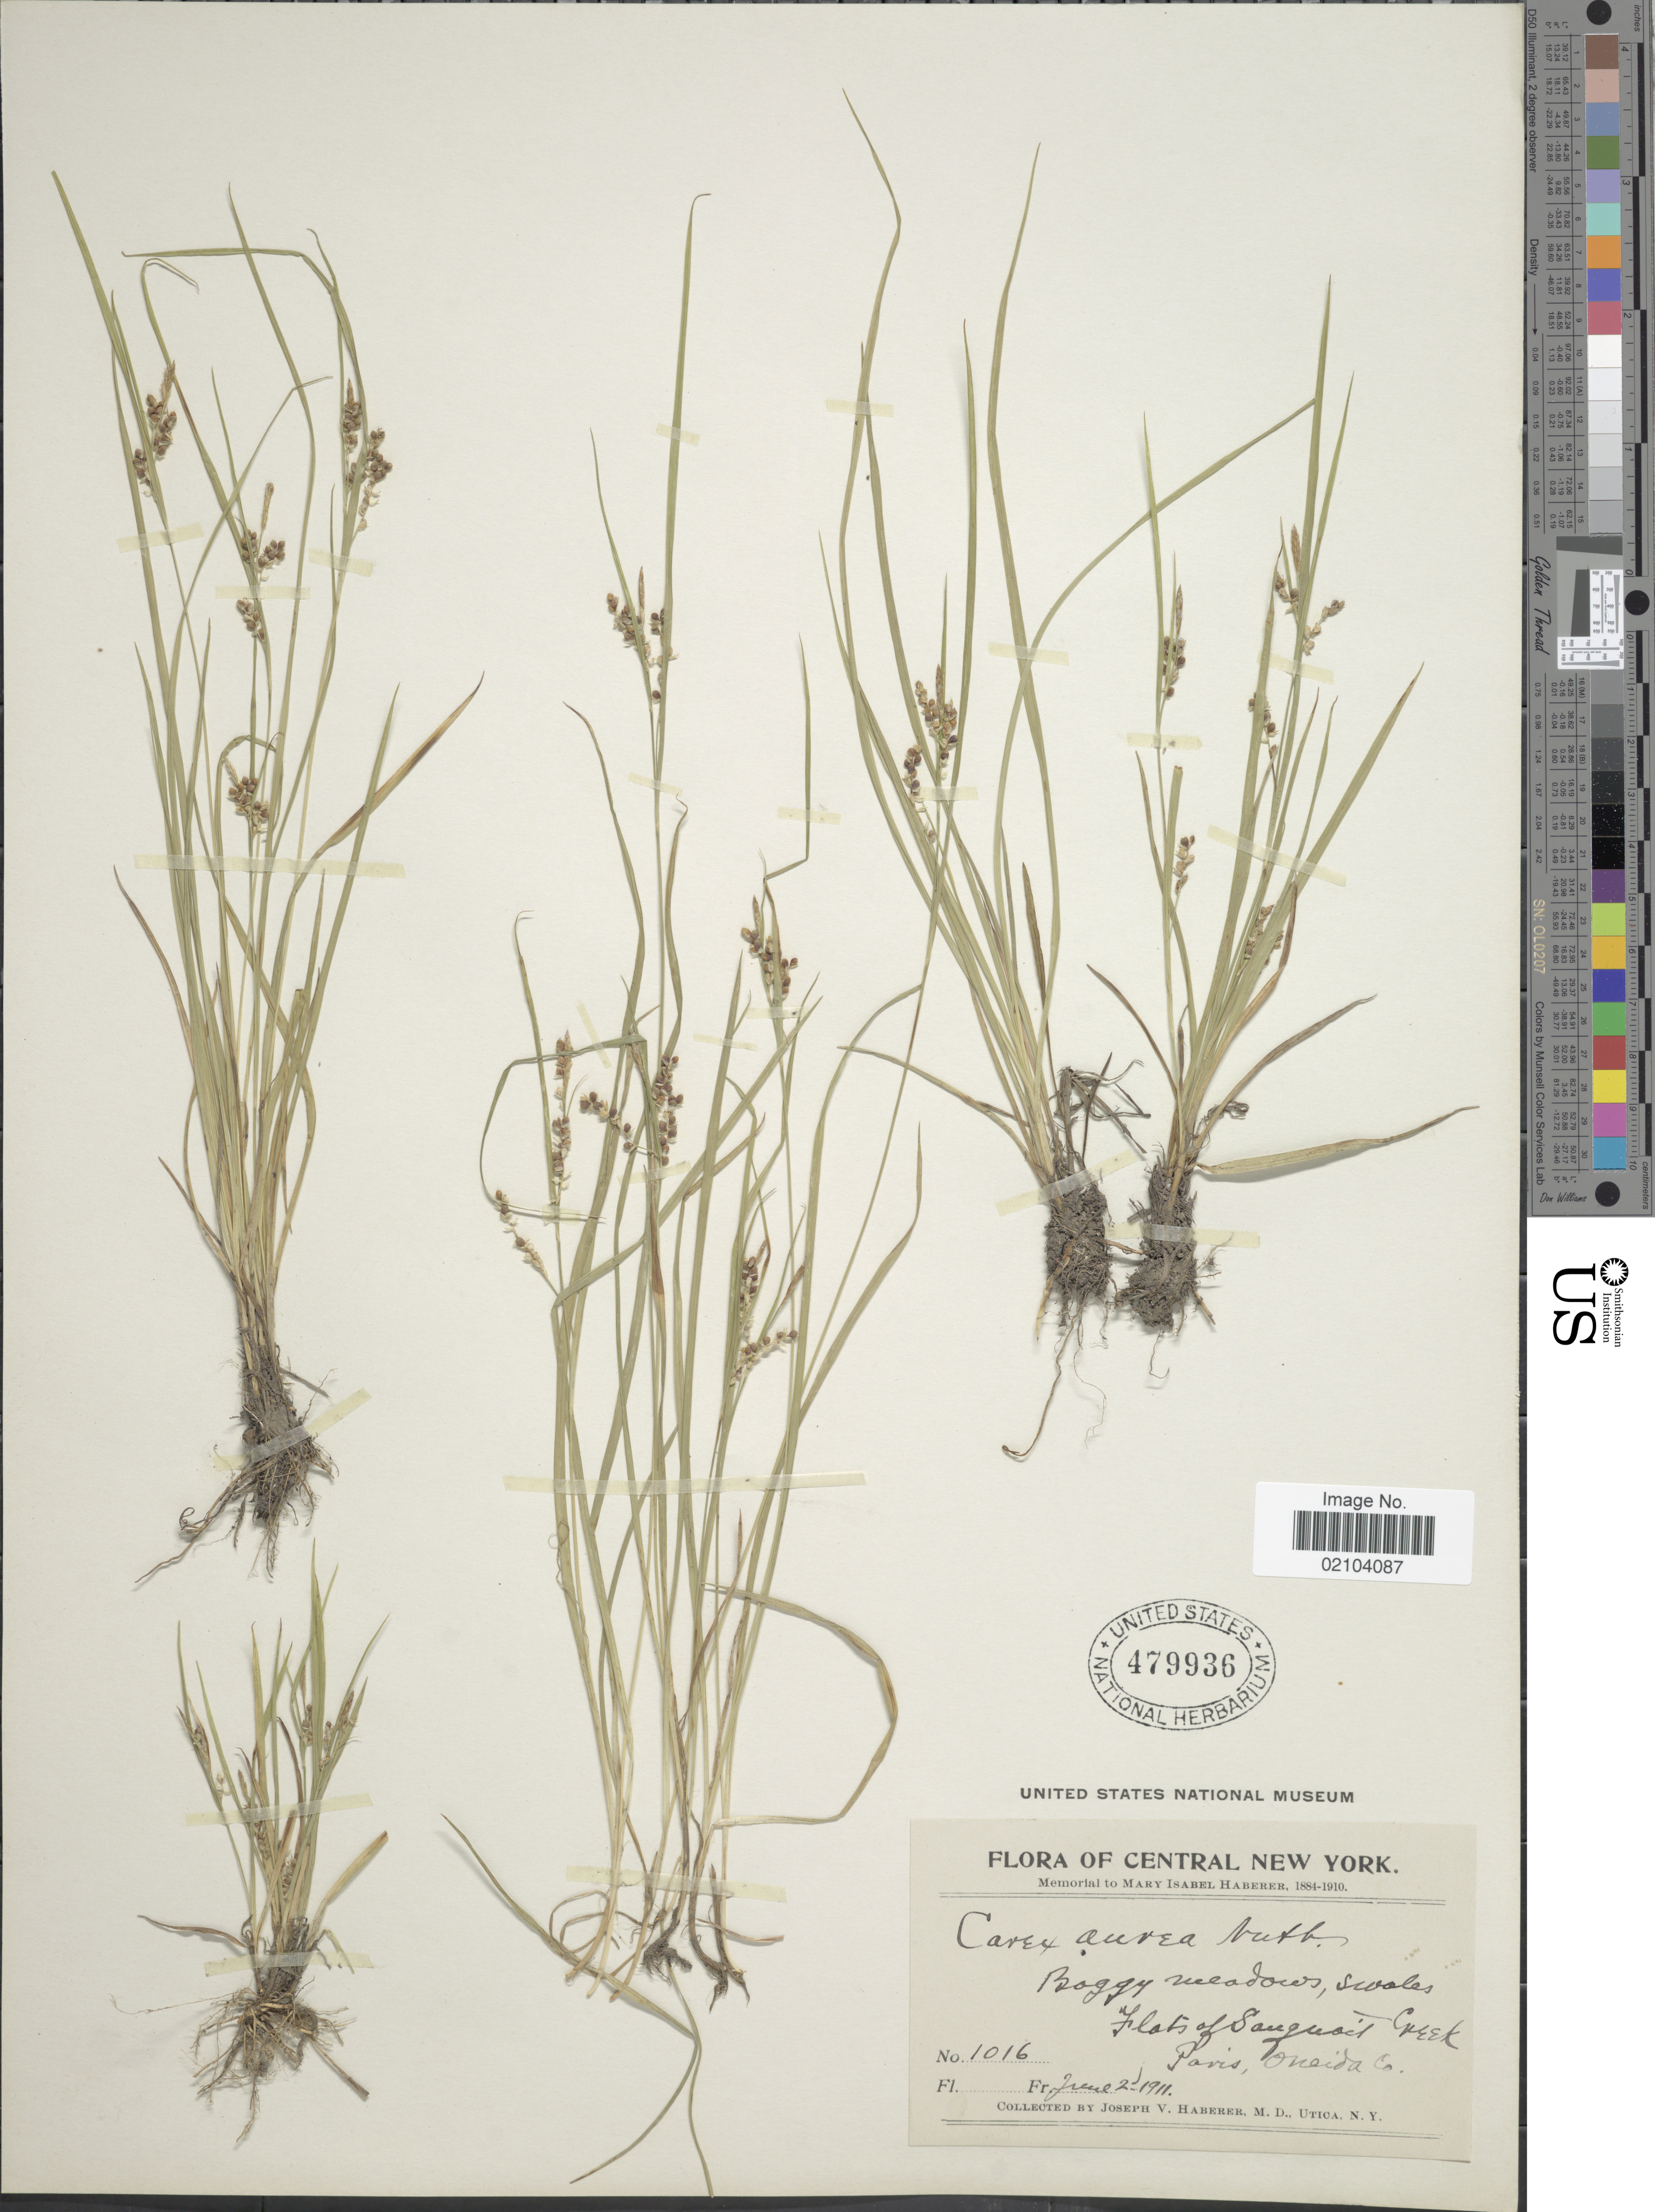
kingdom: Plantae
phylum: Tracheophyta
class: Liliopsida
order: Poales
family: Cyperaceae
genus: Carex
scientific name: Carex aurea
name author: Nutt.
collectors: J. V. Haberer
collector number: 1016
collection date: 1911-06-02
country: United States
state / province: New York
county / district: Oneida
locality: Central New York. Boggy meadows, swales Flats of Sauquoit Creek, Paris, Oneida Co.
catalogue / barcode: US 479936